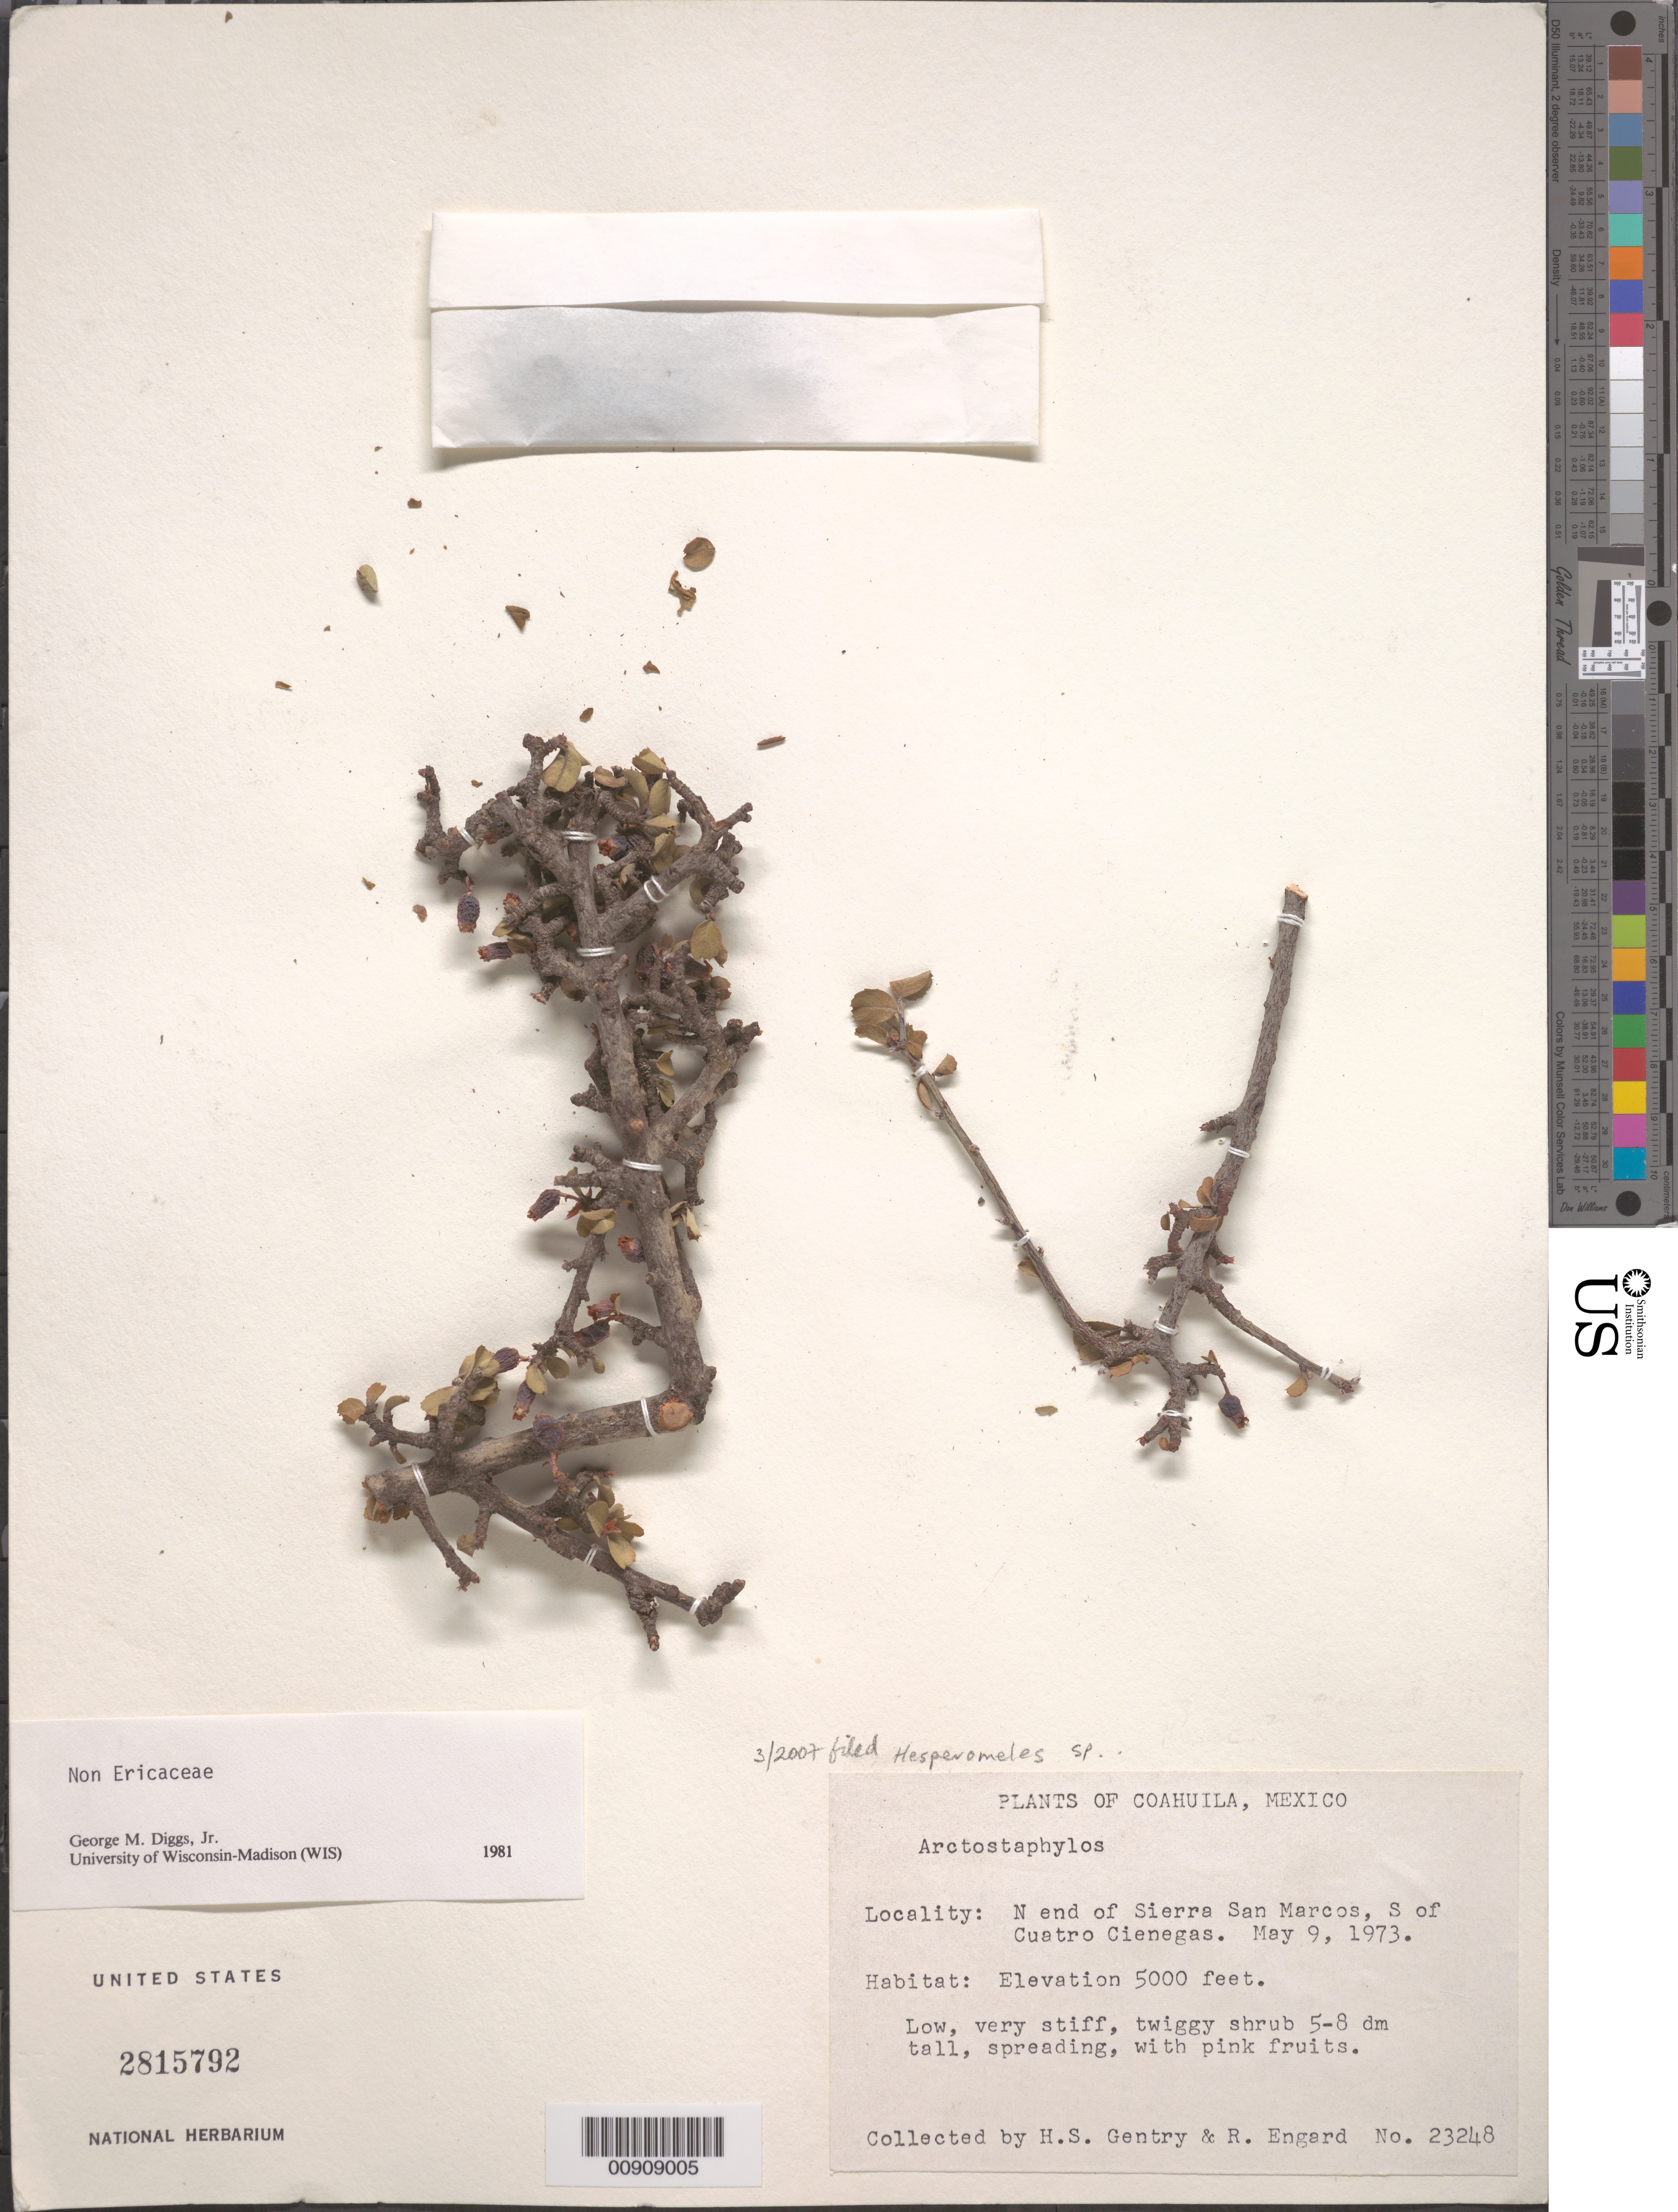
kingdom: Plantae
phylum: Tracheophyta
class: Magnoliopsida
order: Rosales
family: Rosaceae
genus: Hesperomeles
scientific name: Hesperomeles sp.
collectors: H. S. Gentry & R. Engard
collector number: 23248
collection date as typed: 09 May 1973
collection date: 1973-05-09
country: Mexico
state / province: Coahuila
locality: N end of Sierra San Marcos, S of Cuatro Cienegas.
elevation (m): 1524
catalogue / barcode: US 2815792